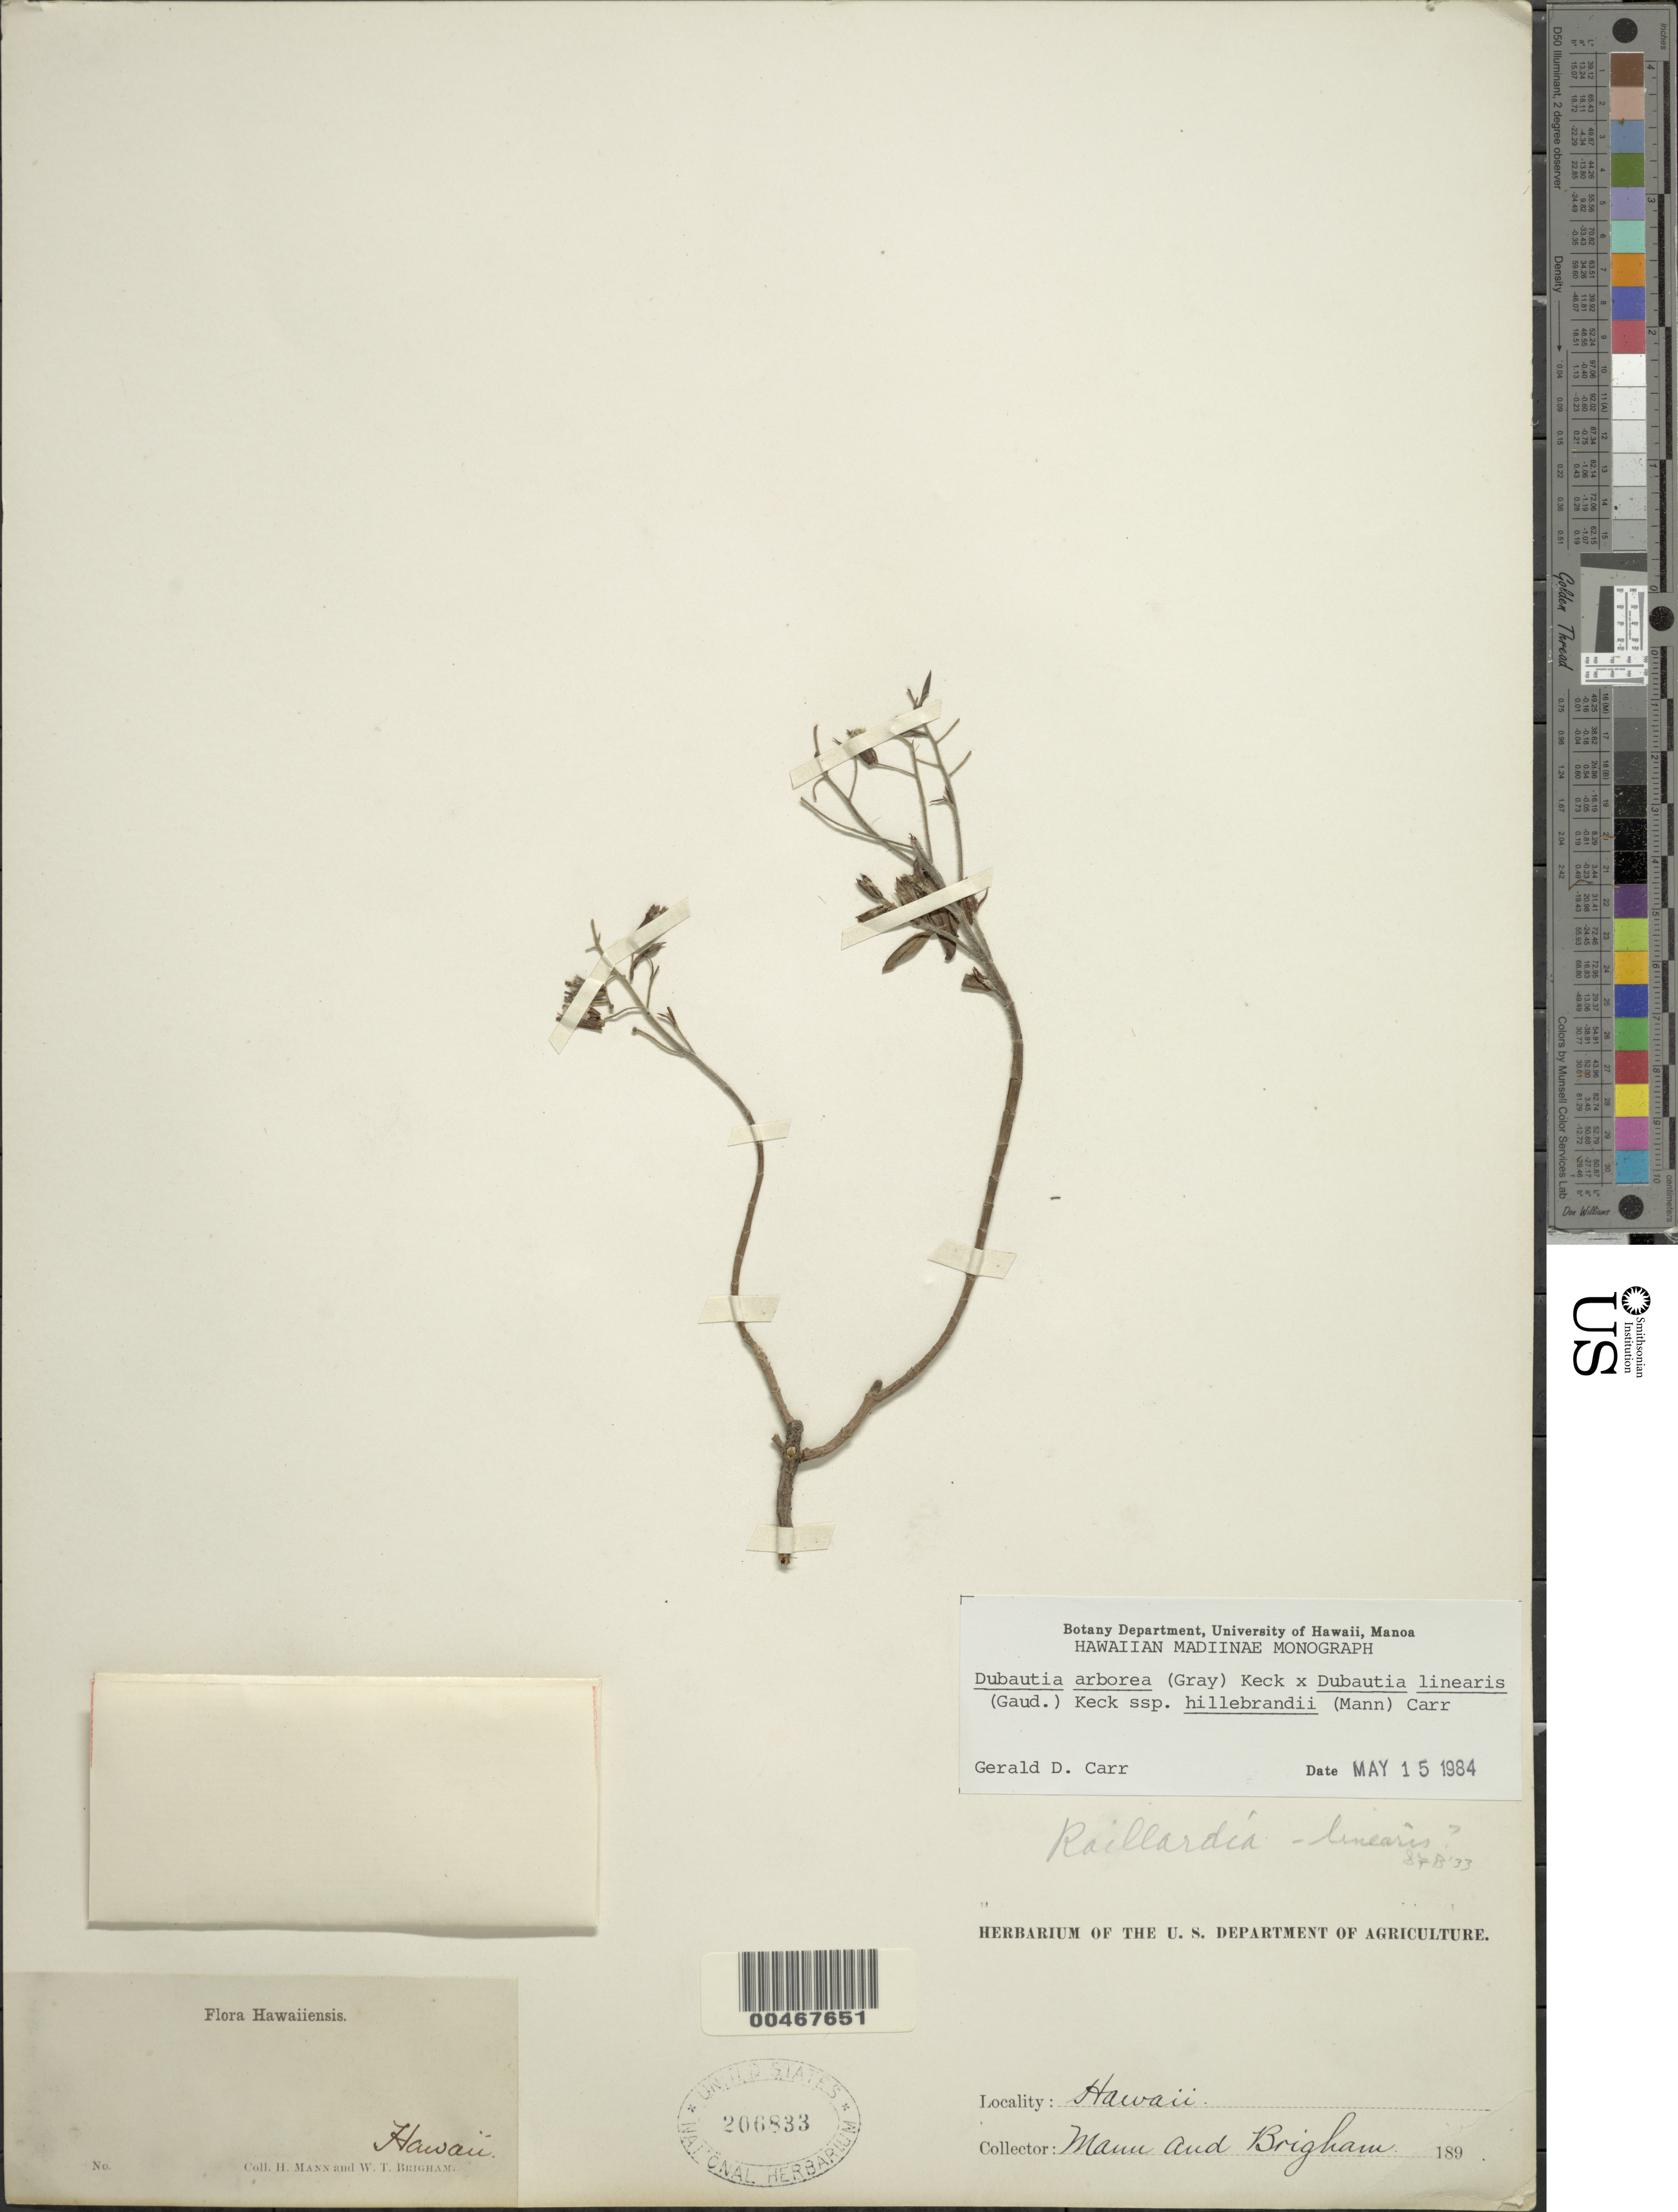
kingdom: Plantae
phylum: Tracheophyta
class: Magnoliopsida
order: Asterales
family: Asteraceae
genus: Dubautia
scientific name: Dubautia arborea x D. linearis subsp. hillebrandii (H. Mann) G.D. Carr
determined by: Carr, G. D.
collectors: H. Mann & W. T. Brigham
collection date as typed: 189?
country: United States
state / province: Hawaii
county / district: Hawaii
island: Hawaii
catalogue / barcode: US 206833